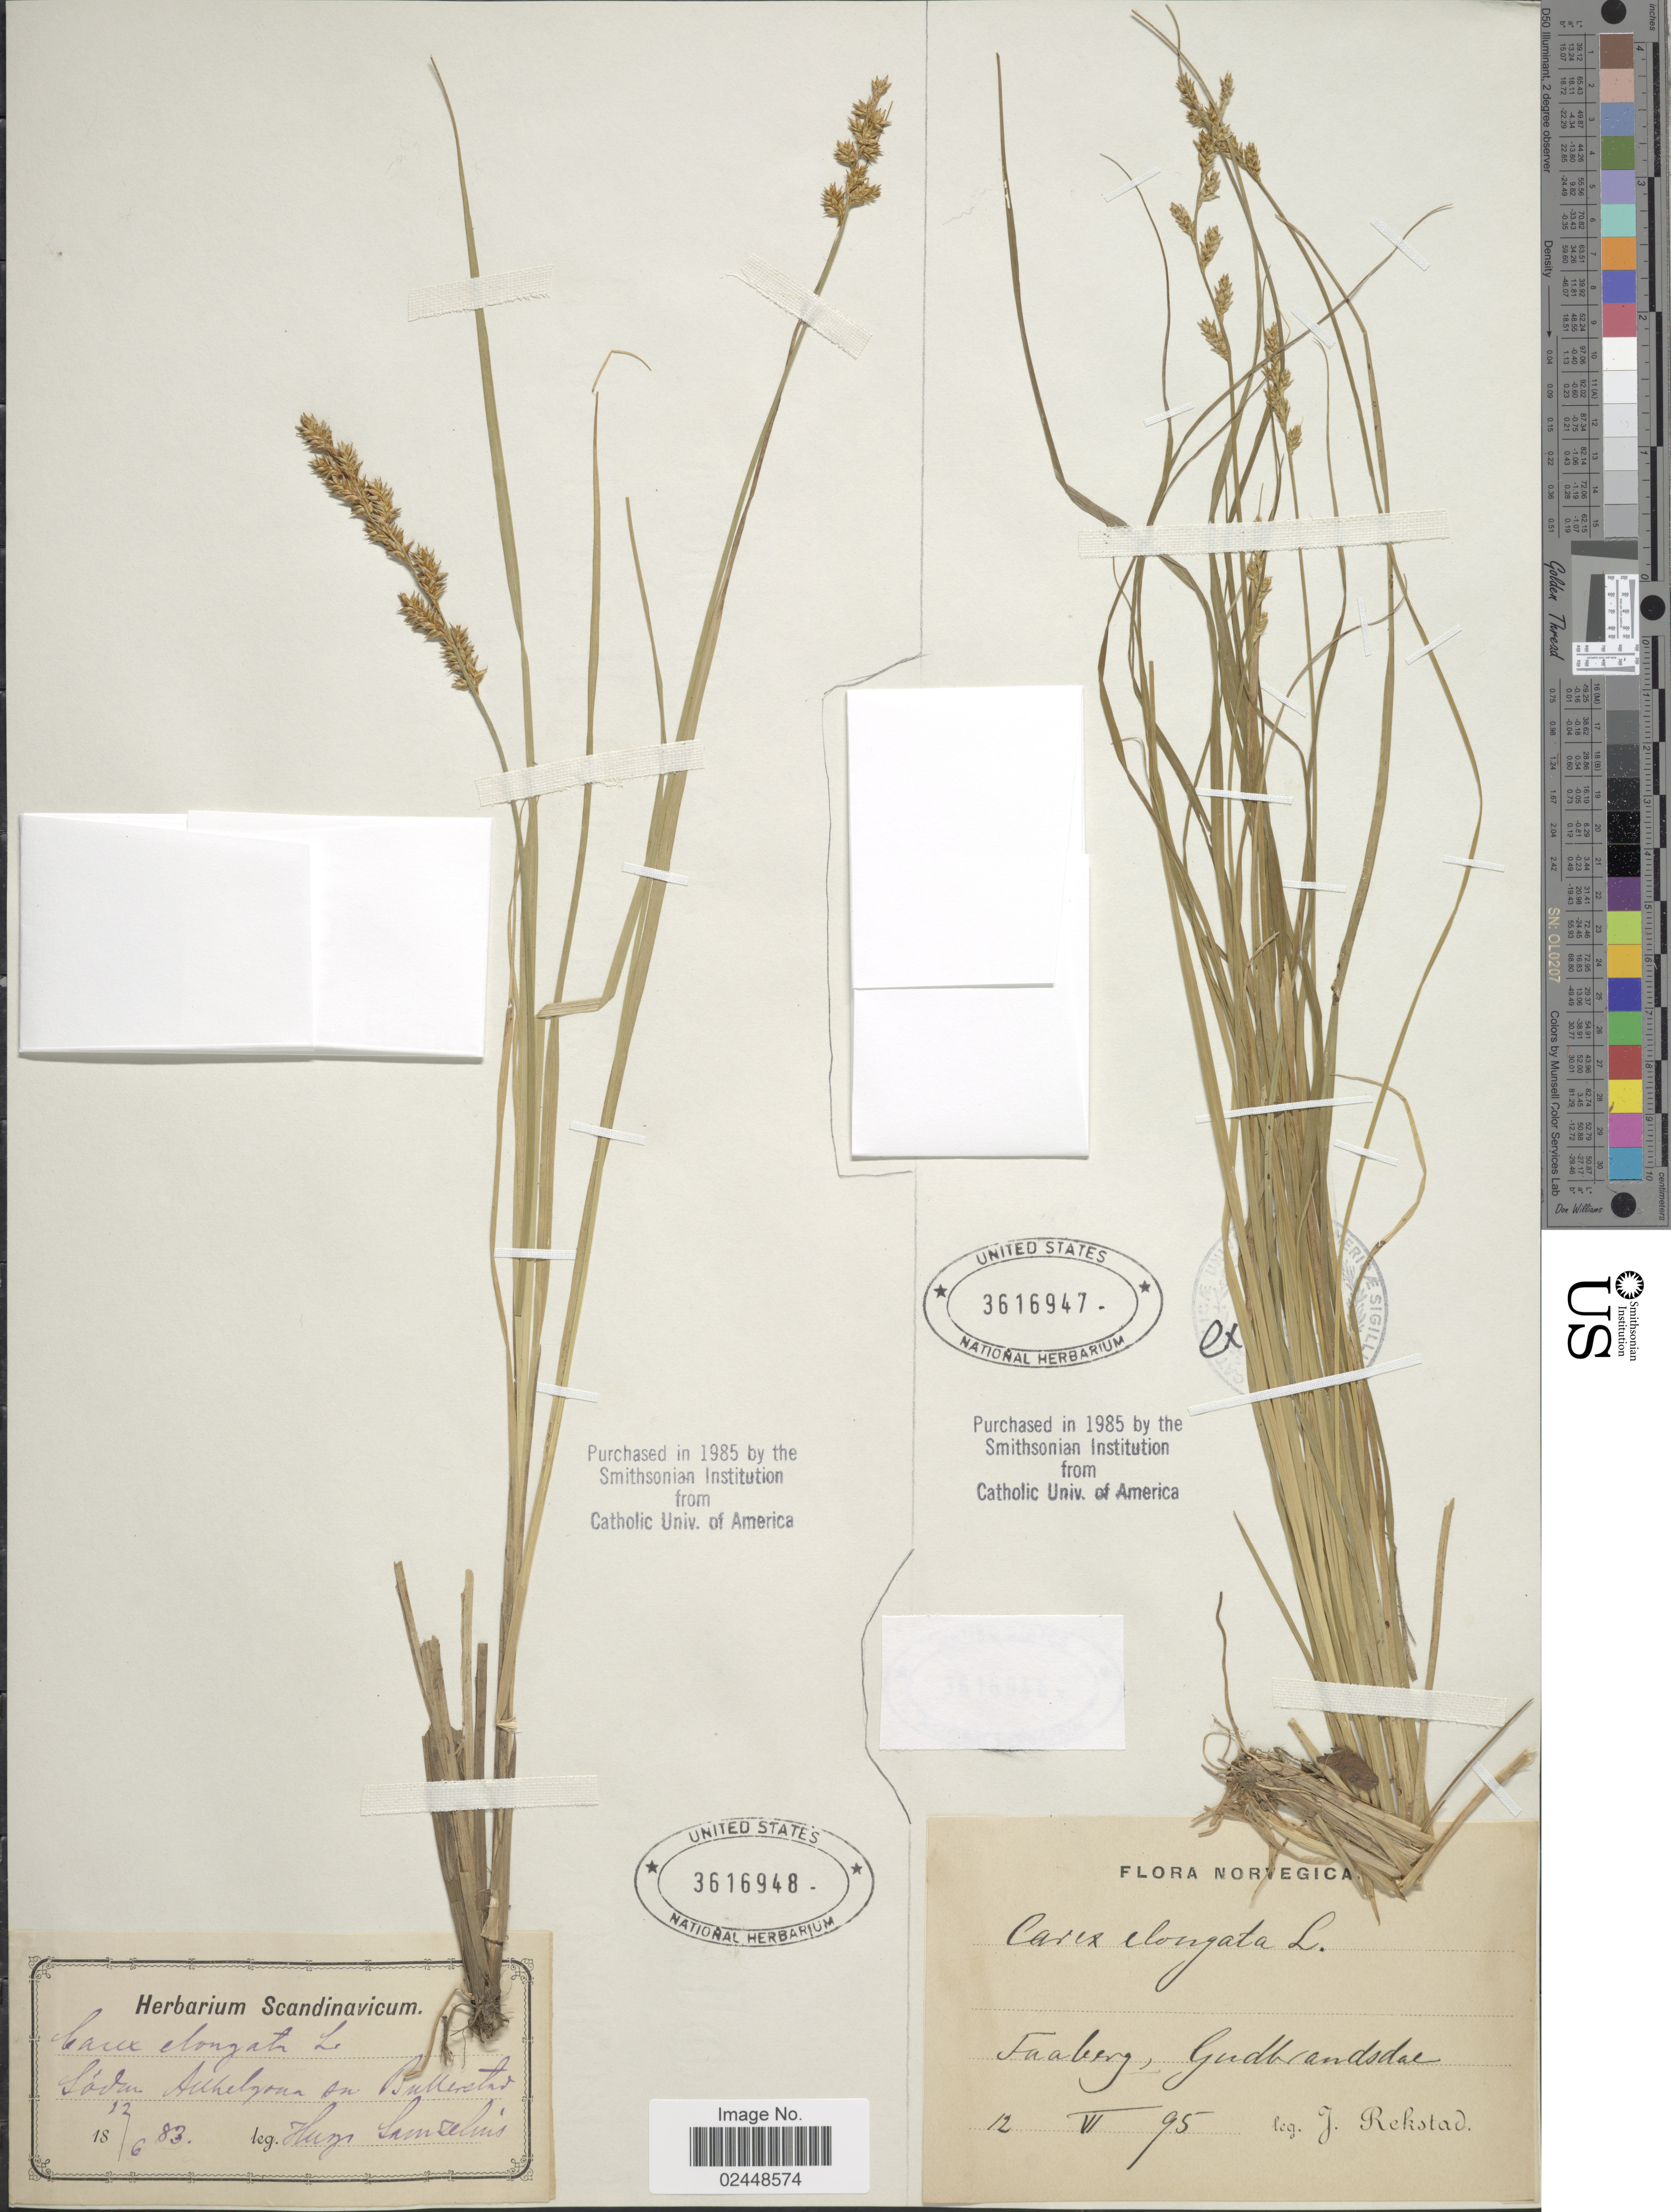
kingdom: Plantae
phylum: Tracheophyta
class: Liliopsida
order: Poales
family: Cyperaceae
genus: Carex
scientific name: Carex elongata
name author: L.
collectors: H. Samzelius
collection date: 1883-06-12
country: Sweden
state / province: Sodermanland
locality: Sodml. Allhelgona sn. Bullerstad. [interpreted]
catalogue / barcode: US 3616948-2